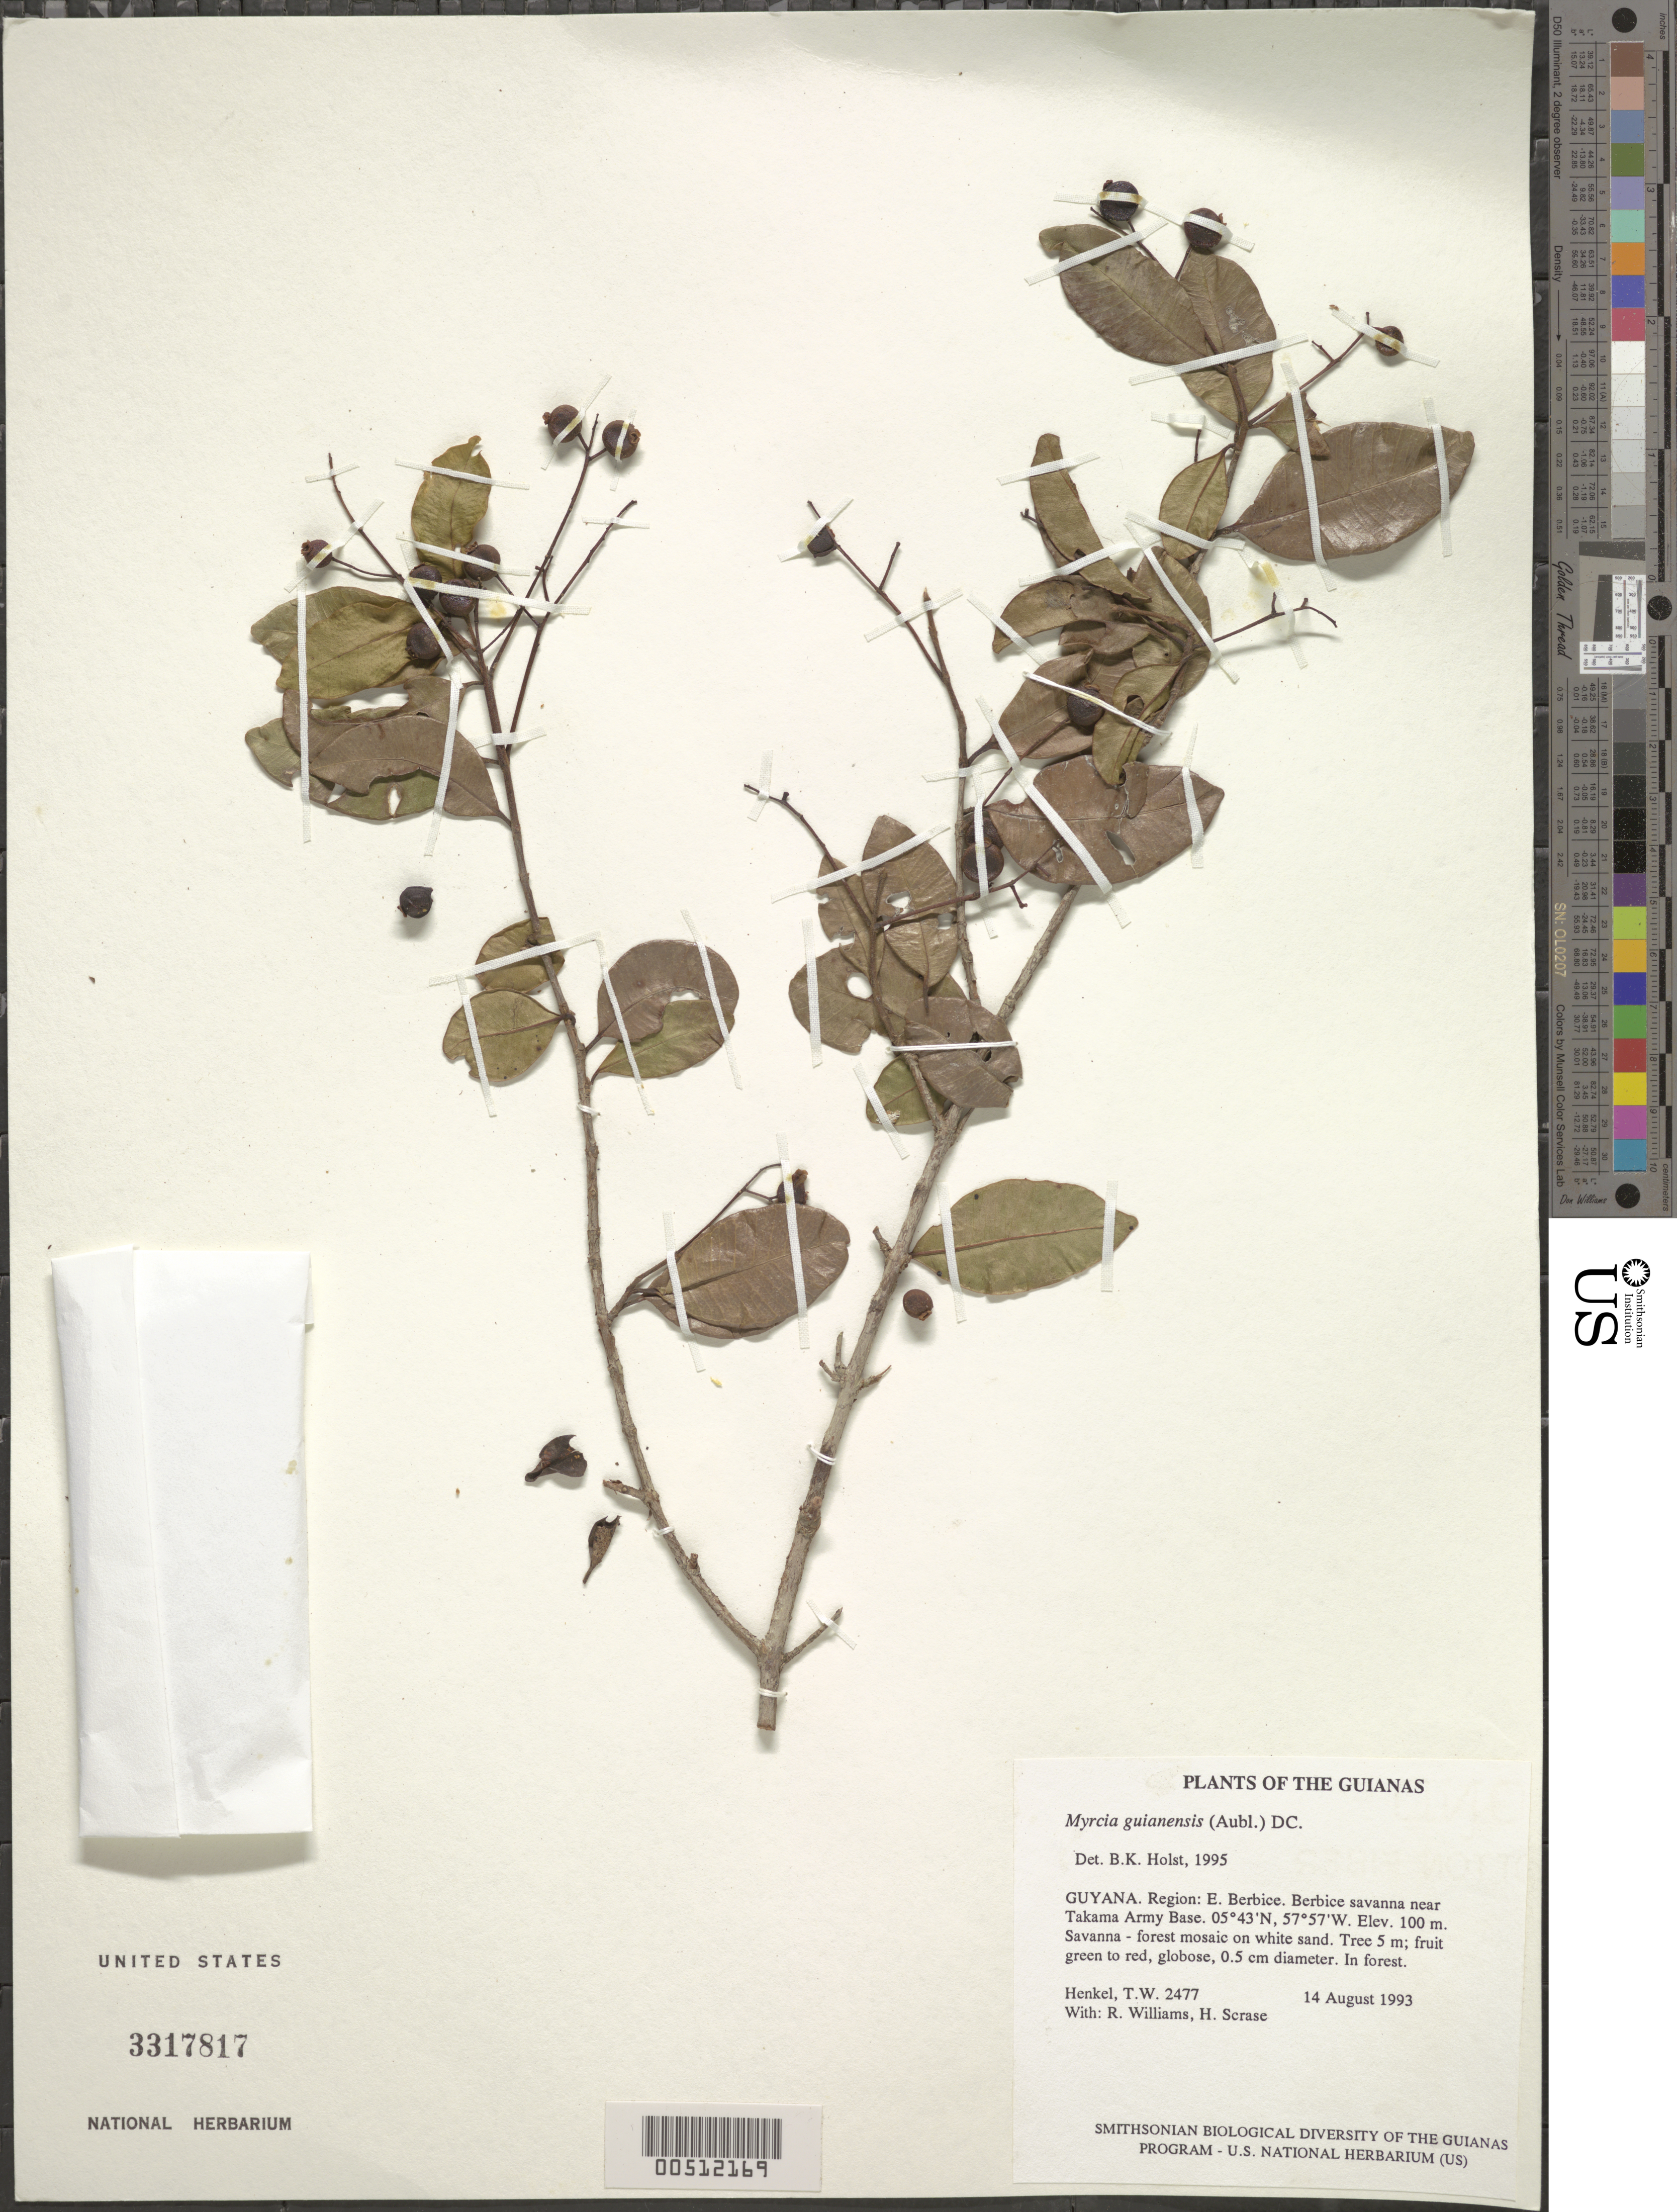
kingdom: Plantae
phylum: Tracheophyta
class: Magnoliopsida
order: Myrtales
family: Myrtaceae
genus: Myrcia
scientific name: Myrcia guianensis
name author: (Aubl.) DC.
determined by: Holst, Bruce K.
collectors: T. Henkel, R. Williams & H. Scrase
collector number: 2477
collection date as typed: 14 August 1993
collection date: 1993-08-14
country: Guyana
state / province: U. Demerara-Berbice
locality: Berbice savanna near Takama Army Base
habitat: Savanna - forest mosaic on white sand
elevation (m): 100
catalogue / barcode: US 3317817